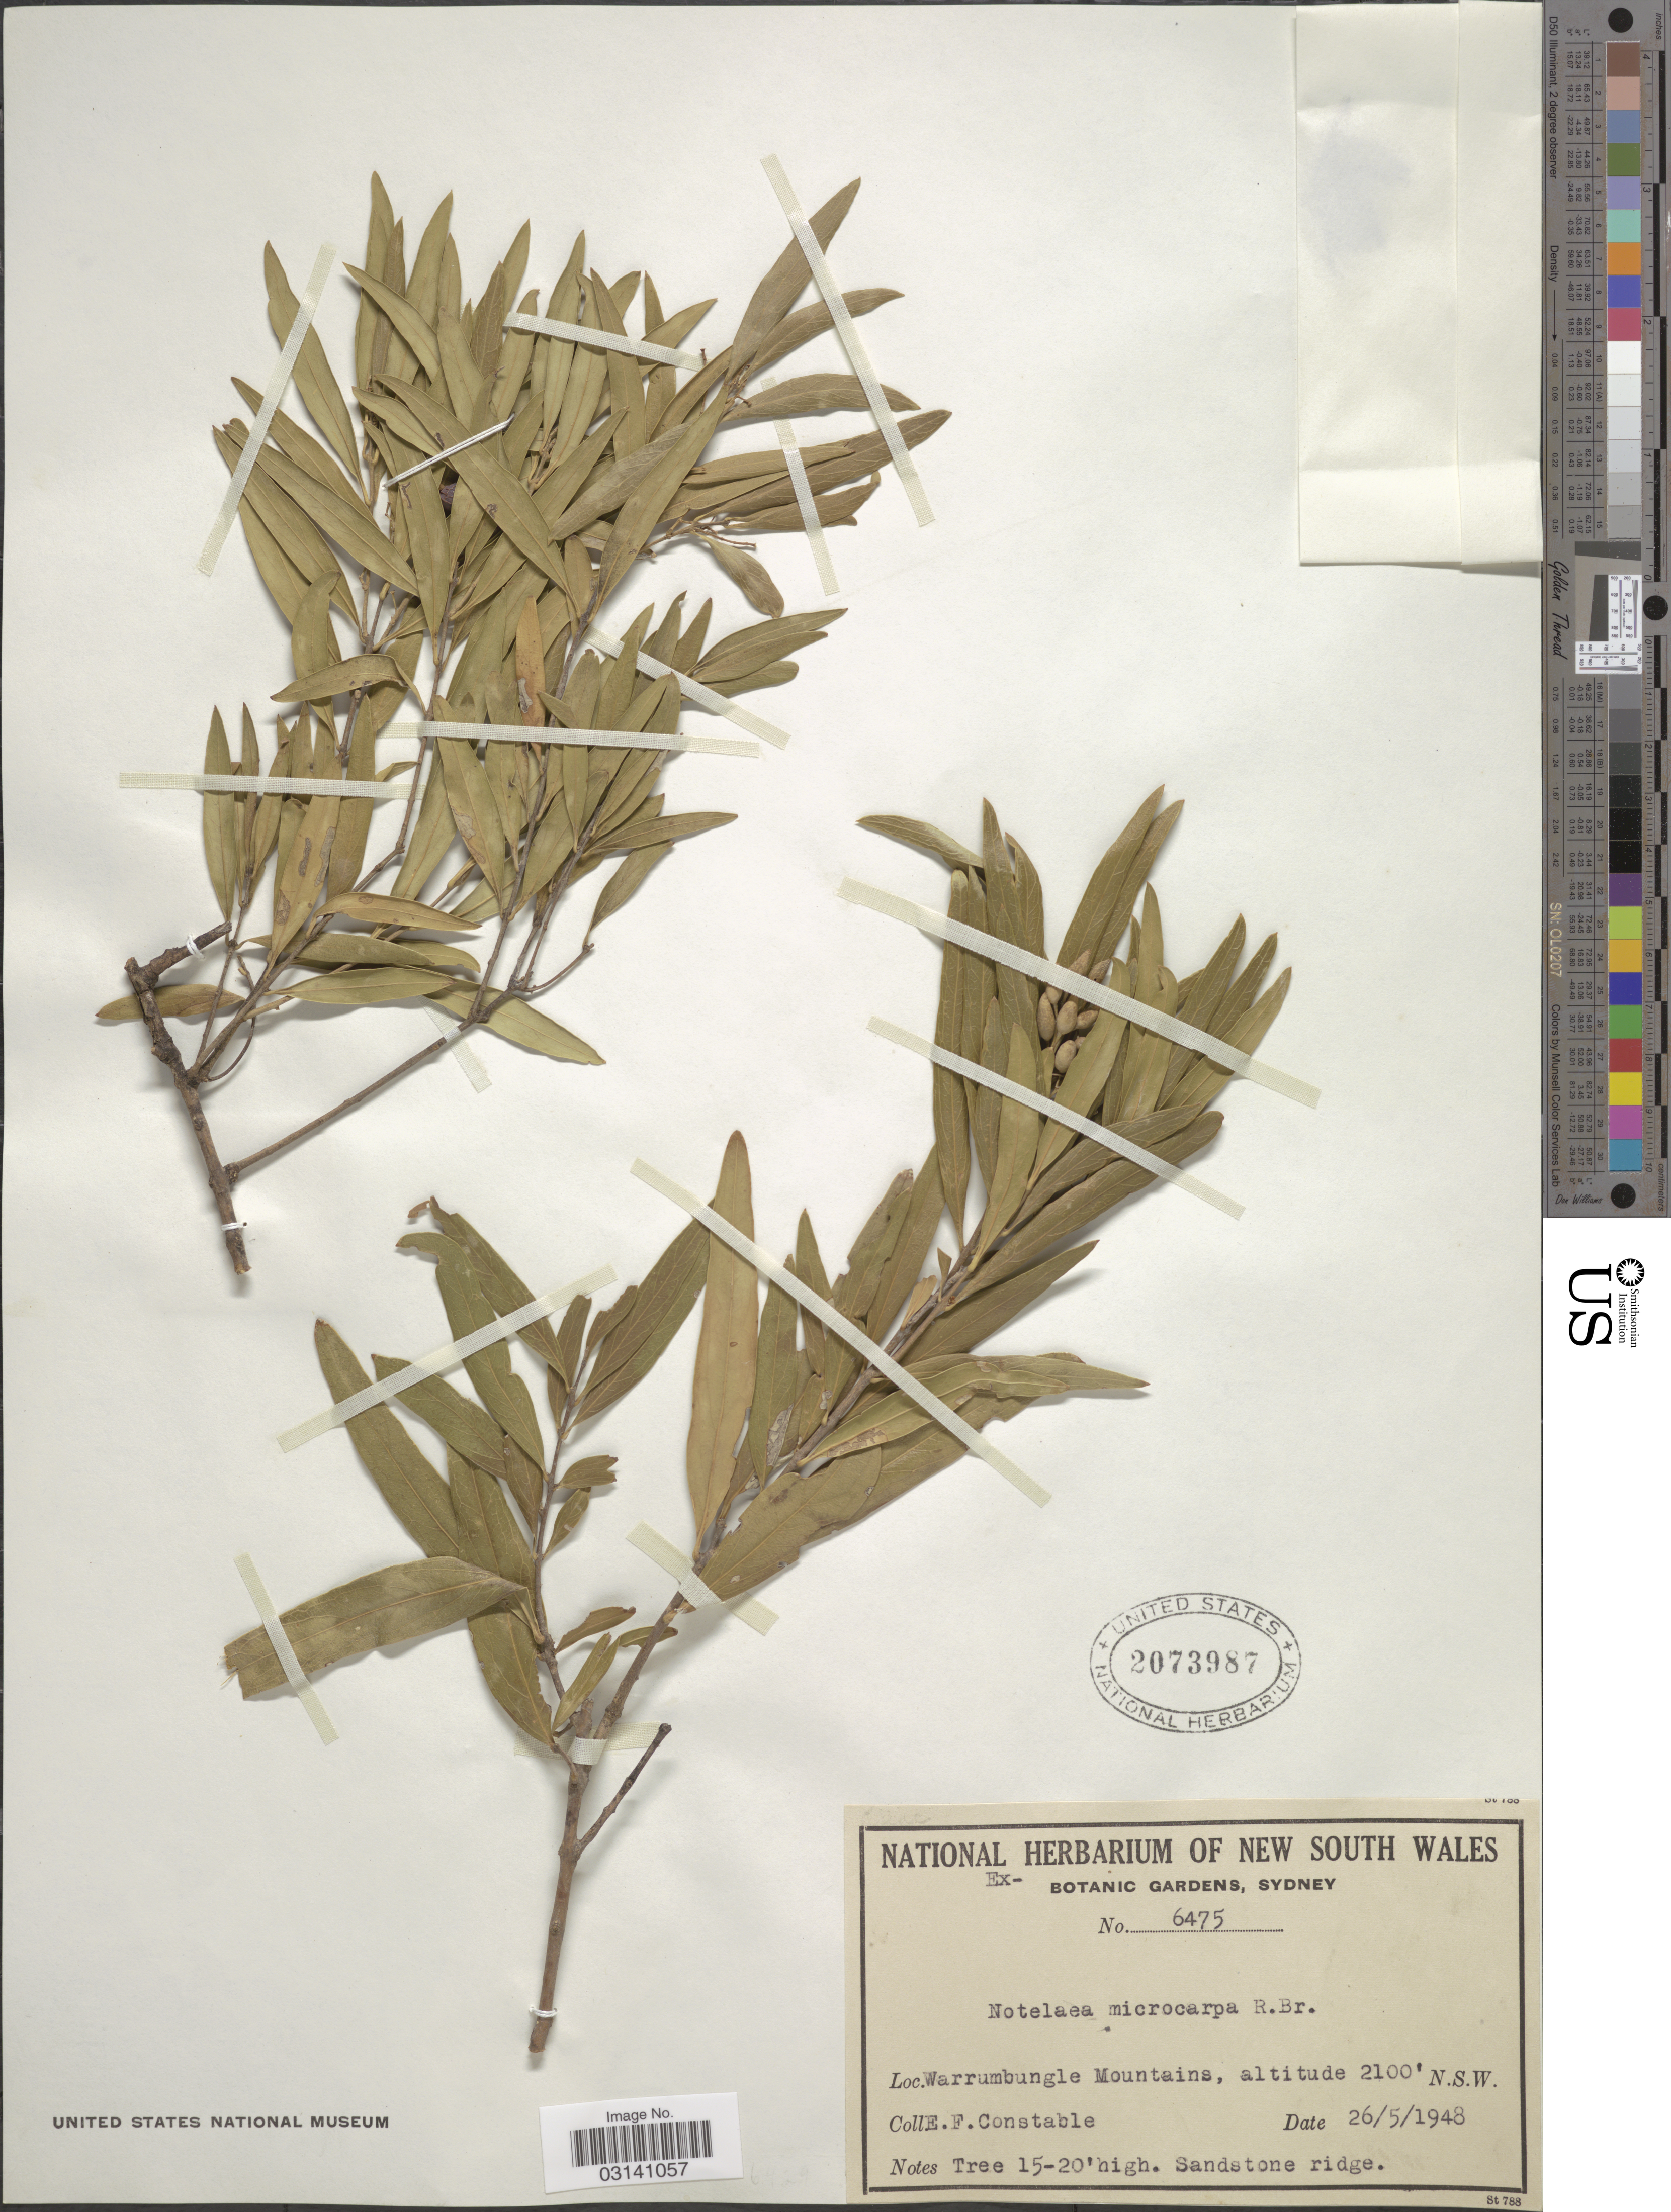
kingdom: Plantae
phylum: Tracheophyta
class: Magnoliopsida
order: Lamiales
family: Oleaceae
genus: Notelaea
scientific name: Notelaea microcarpa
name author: R. Br.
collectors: E. F. Constable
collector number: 6475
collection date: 1948-05-26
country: Australia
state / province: New South Wales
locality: Warrumbungle Mountains, N.S.W.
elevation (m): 640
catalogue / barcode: US 2073987